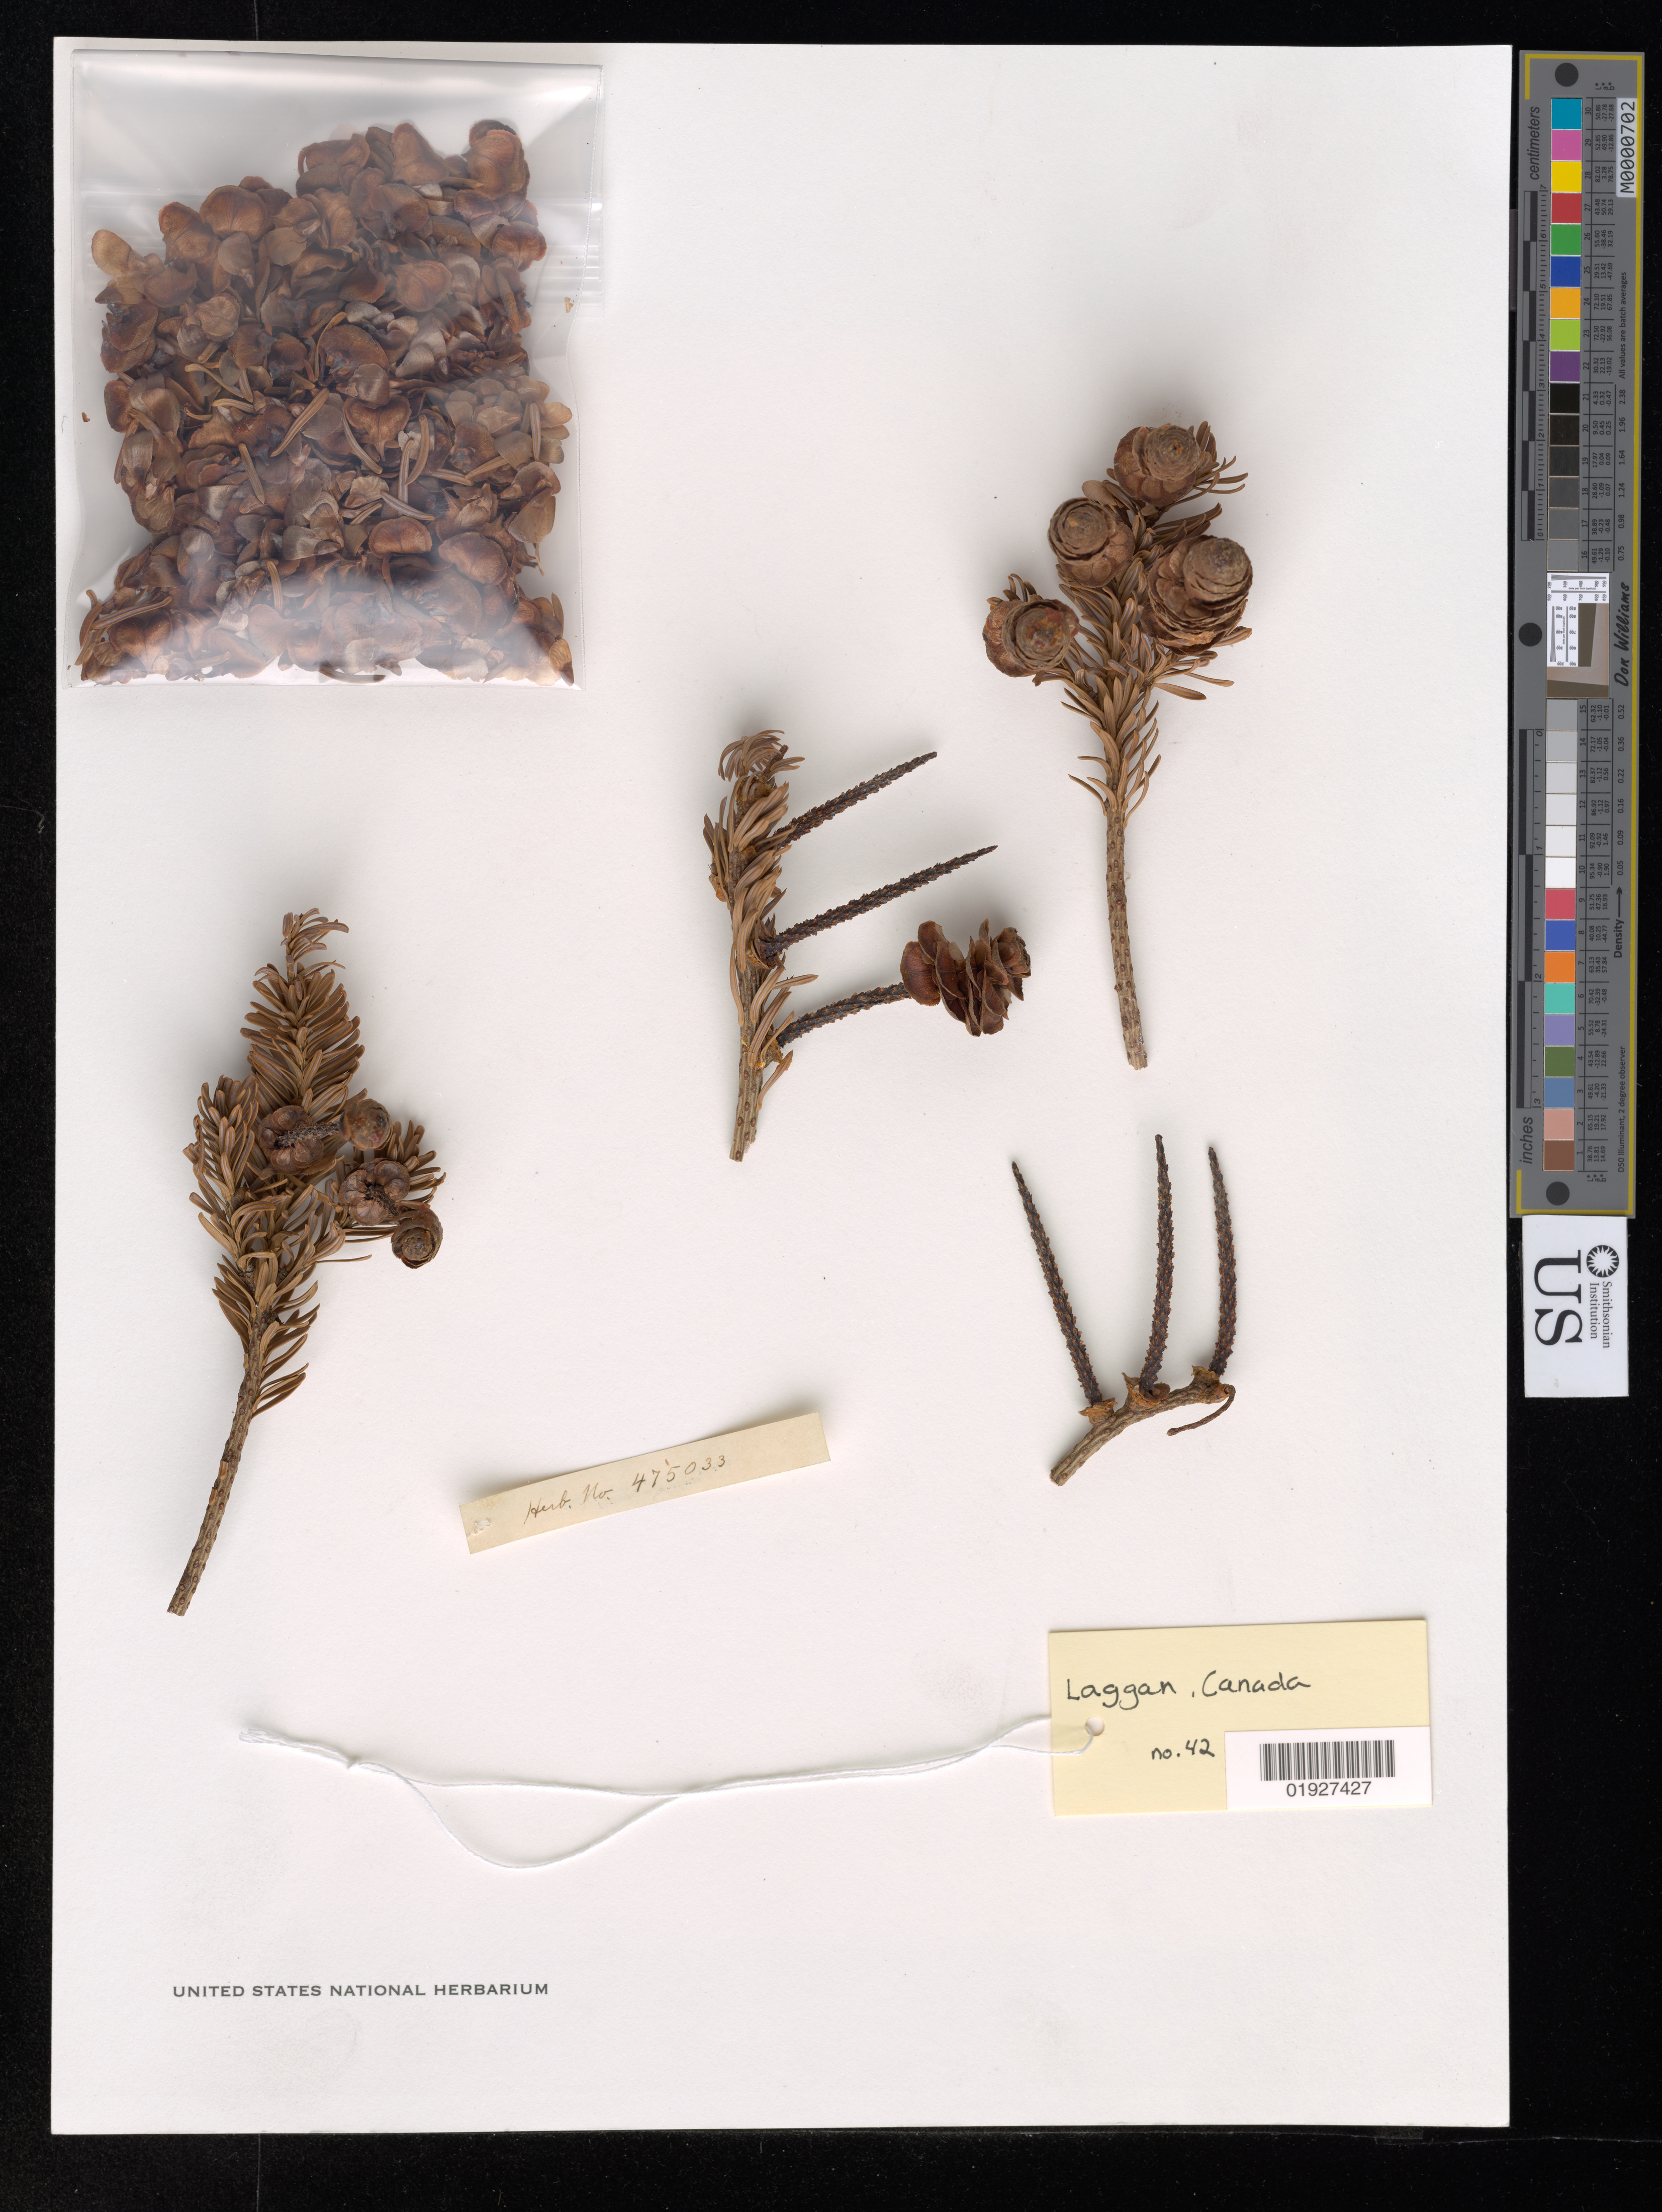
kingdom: Plantae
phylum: Tracheophyta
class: Pinopsida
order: Pinales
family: Pinaceae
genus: Abies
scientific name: Abies sp.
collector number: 42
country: Canada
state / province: Alberta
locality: Laggan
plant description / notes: Herb. no. 475033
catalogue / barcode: US 475033